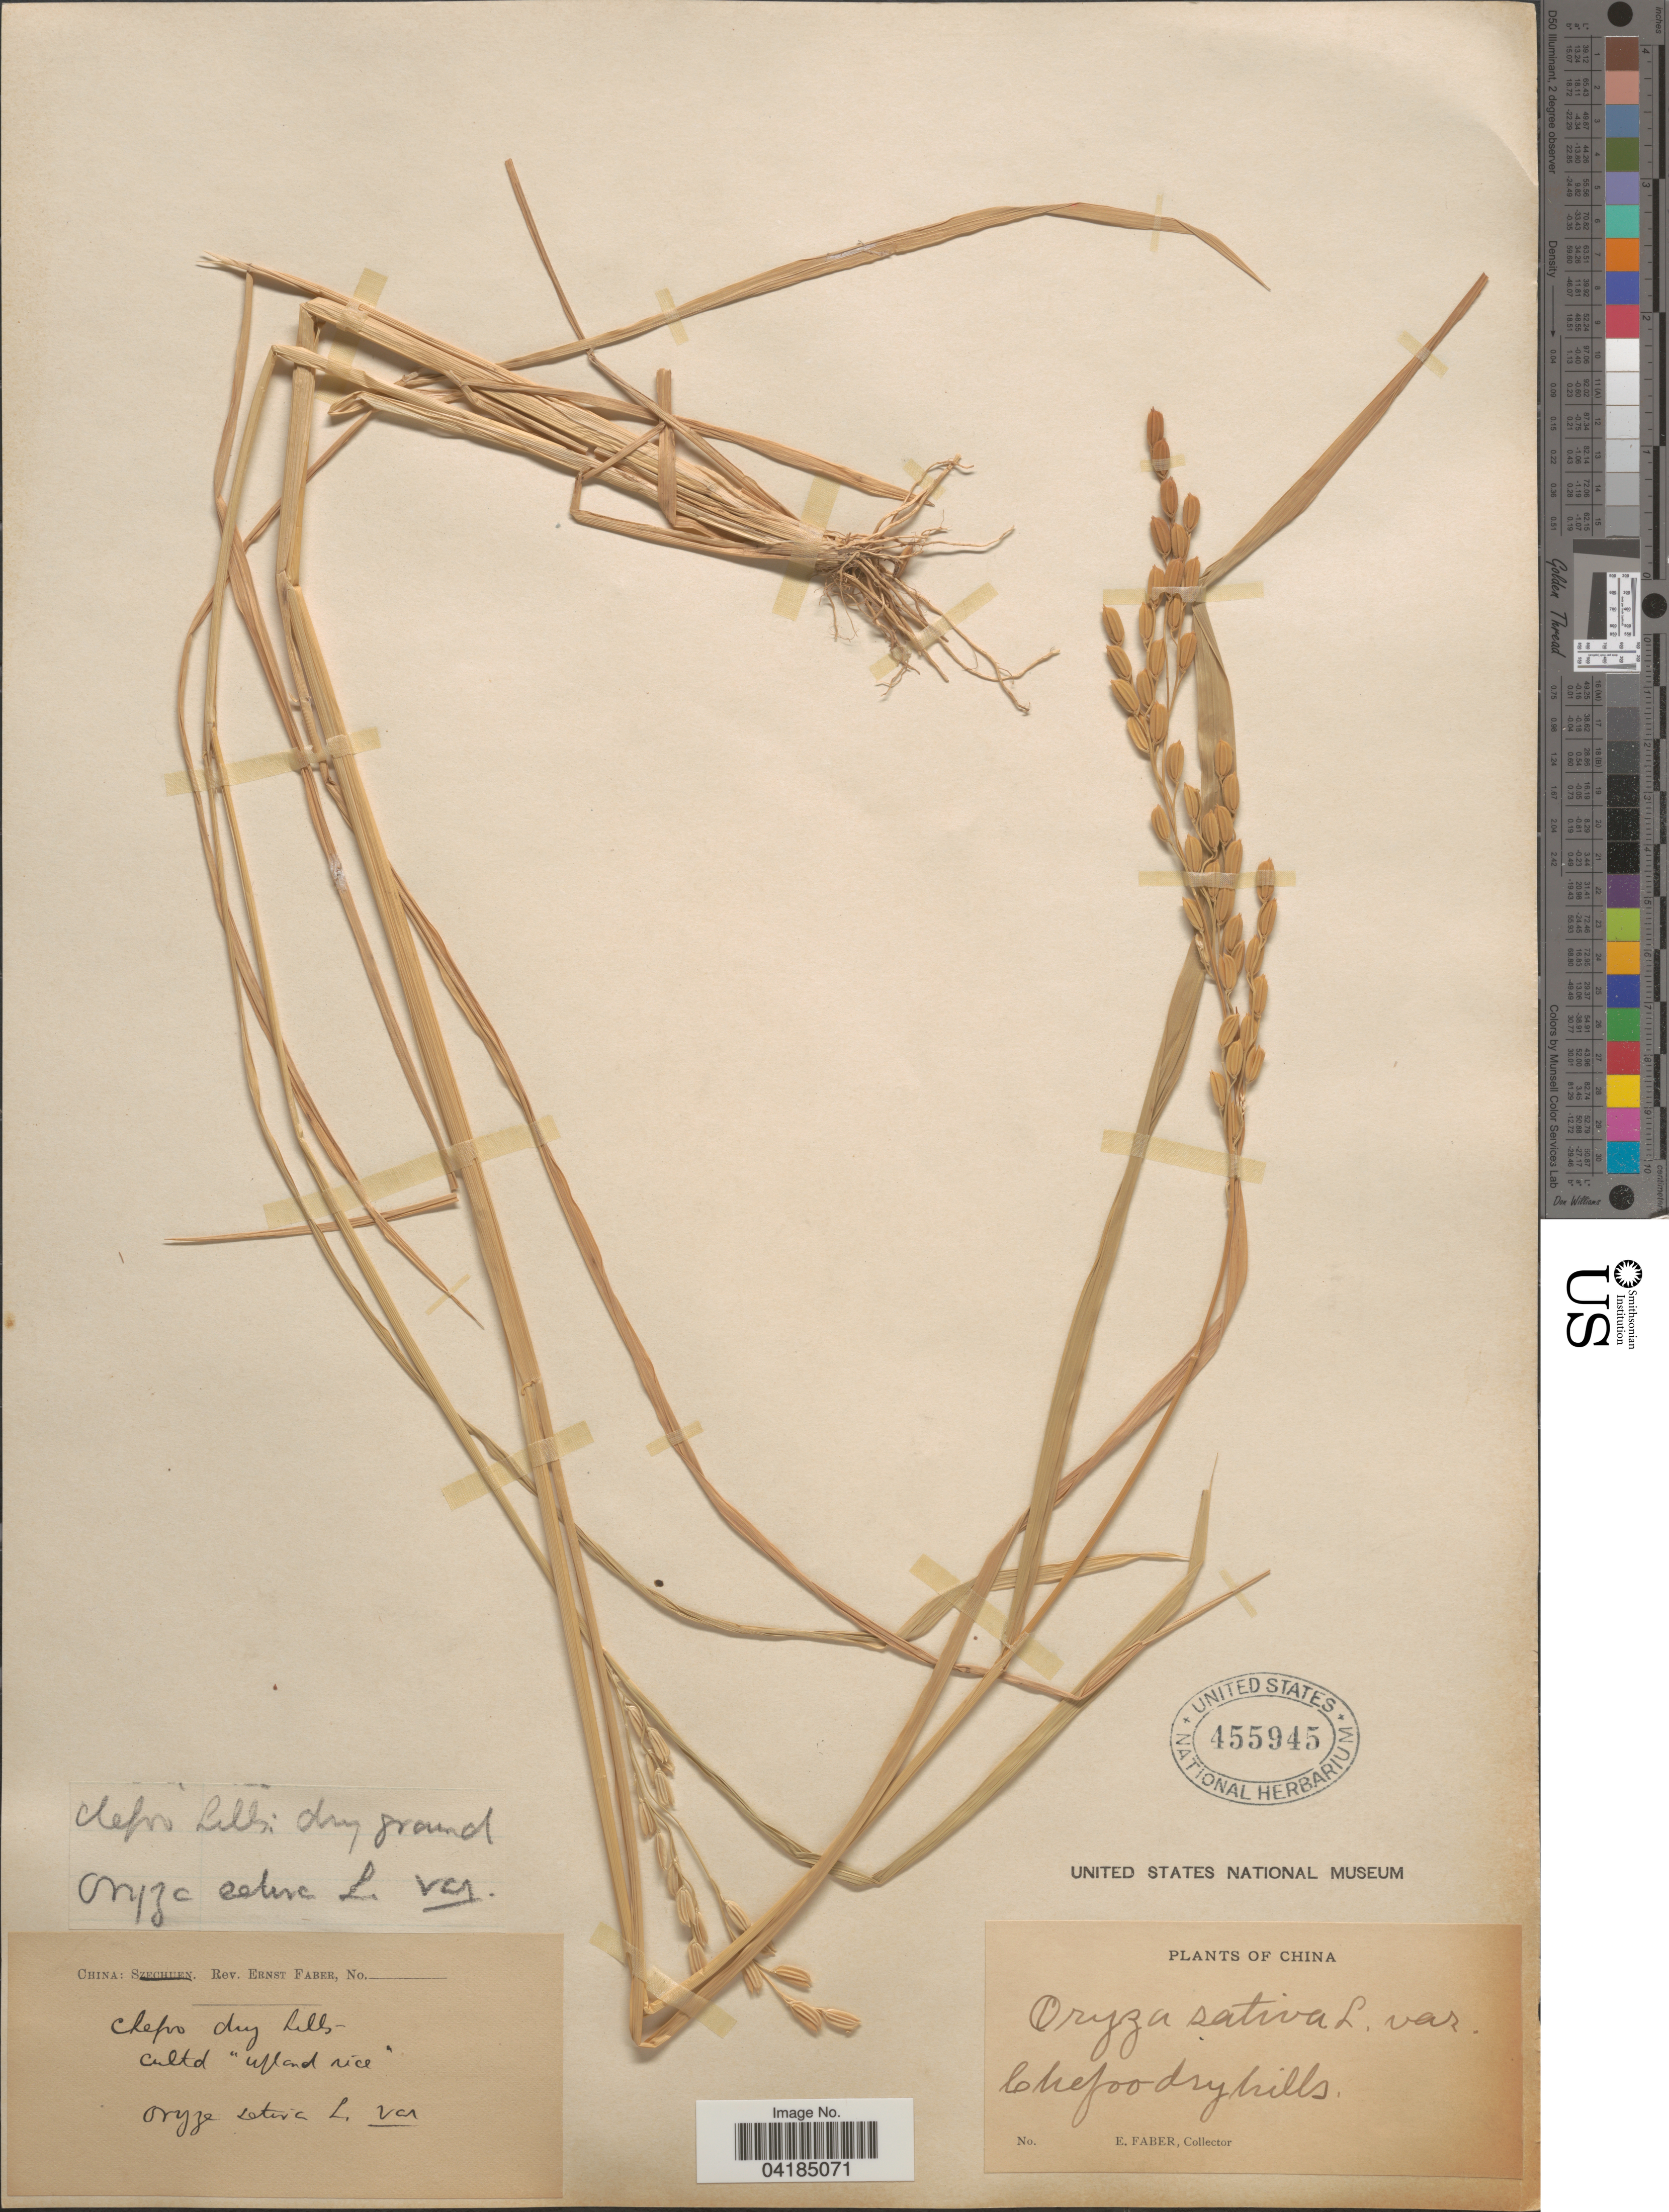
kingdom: Plantae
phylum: Tracheophyta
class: Liliopsida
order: Poales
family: Poaceae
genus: Oryza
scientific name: Oryza sativa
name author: L.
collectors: E. Faber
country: China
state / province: Shandong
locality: Chefoo dry hills.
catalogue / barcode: US 455945